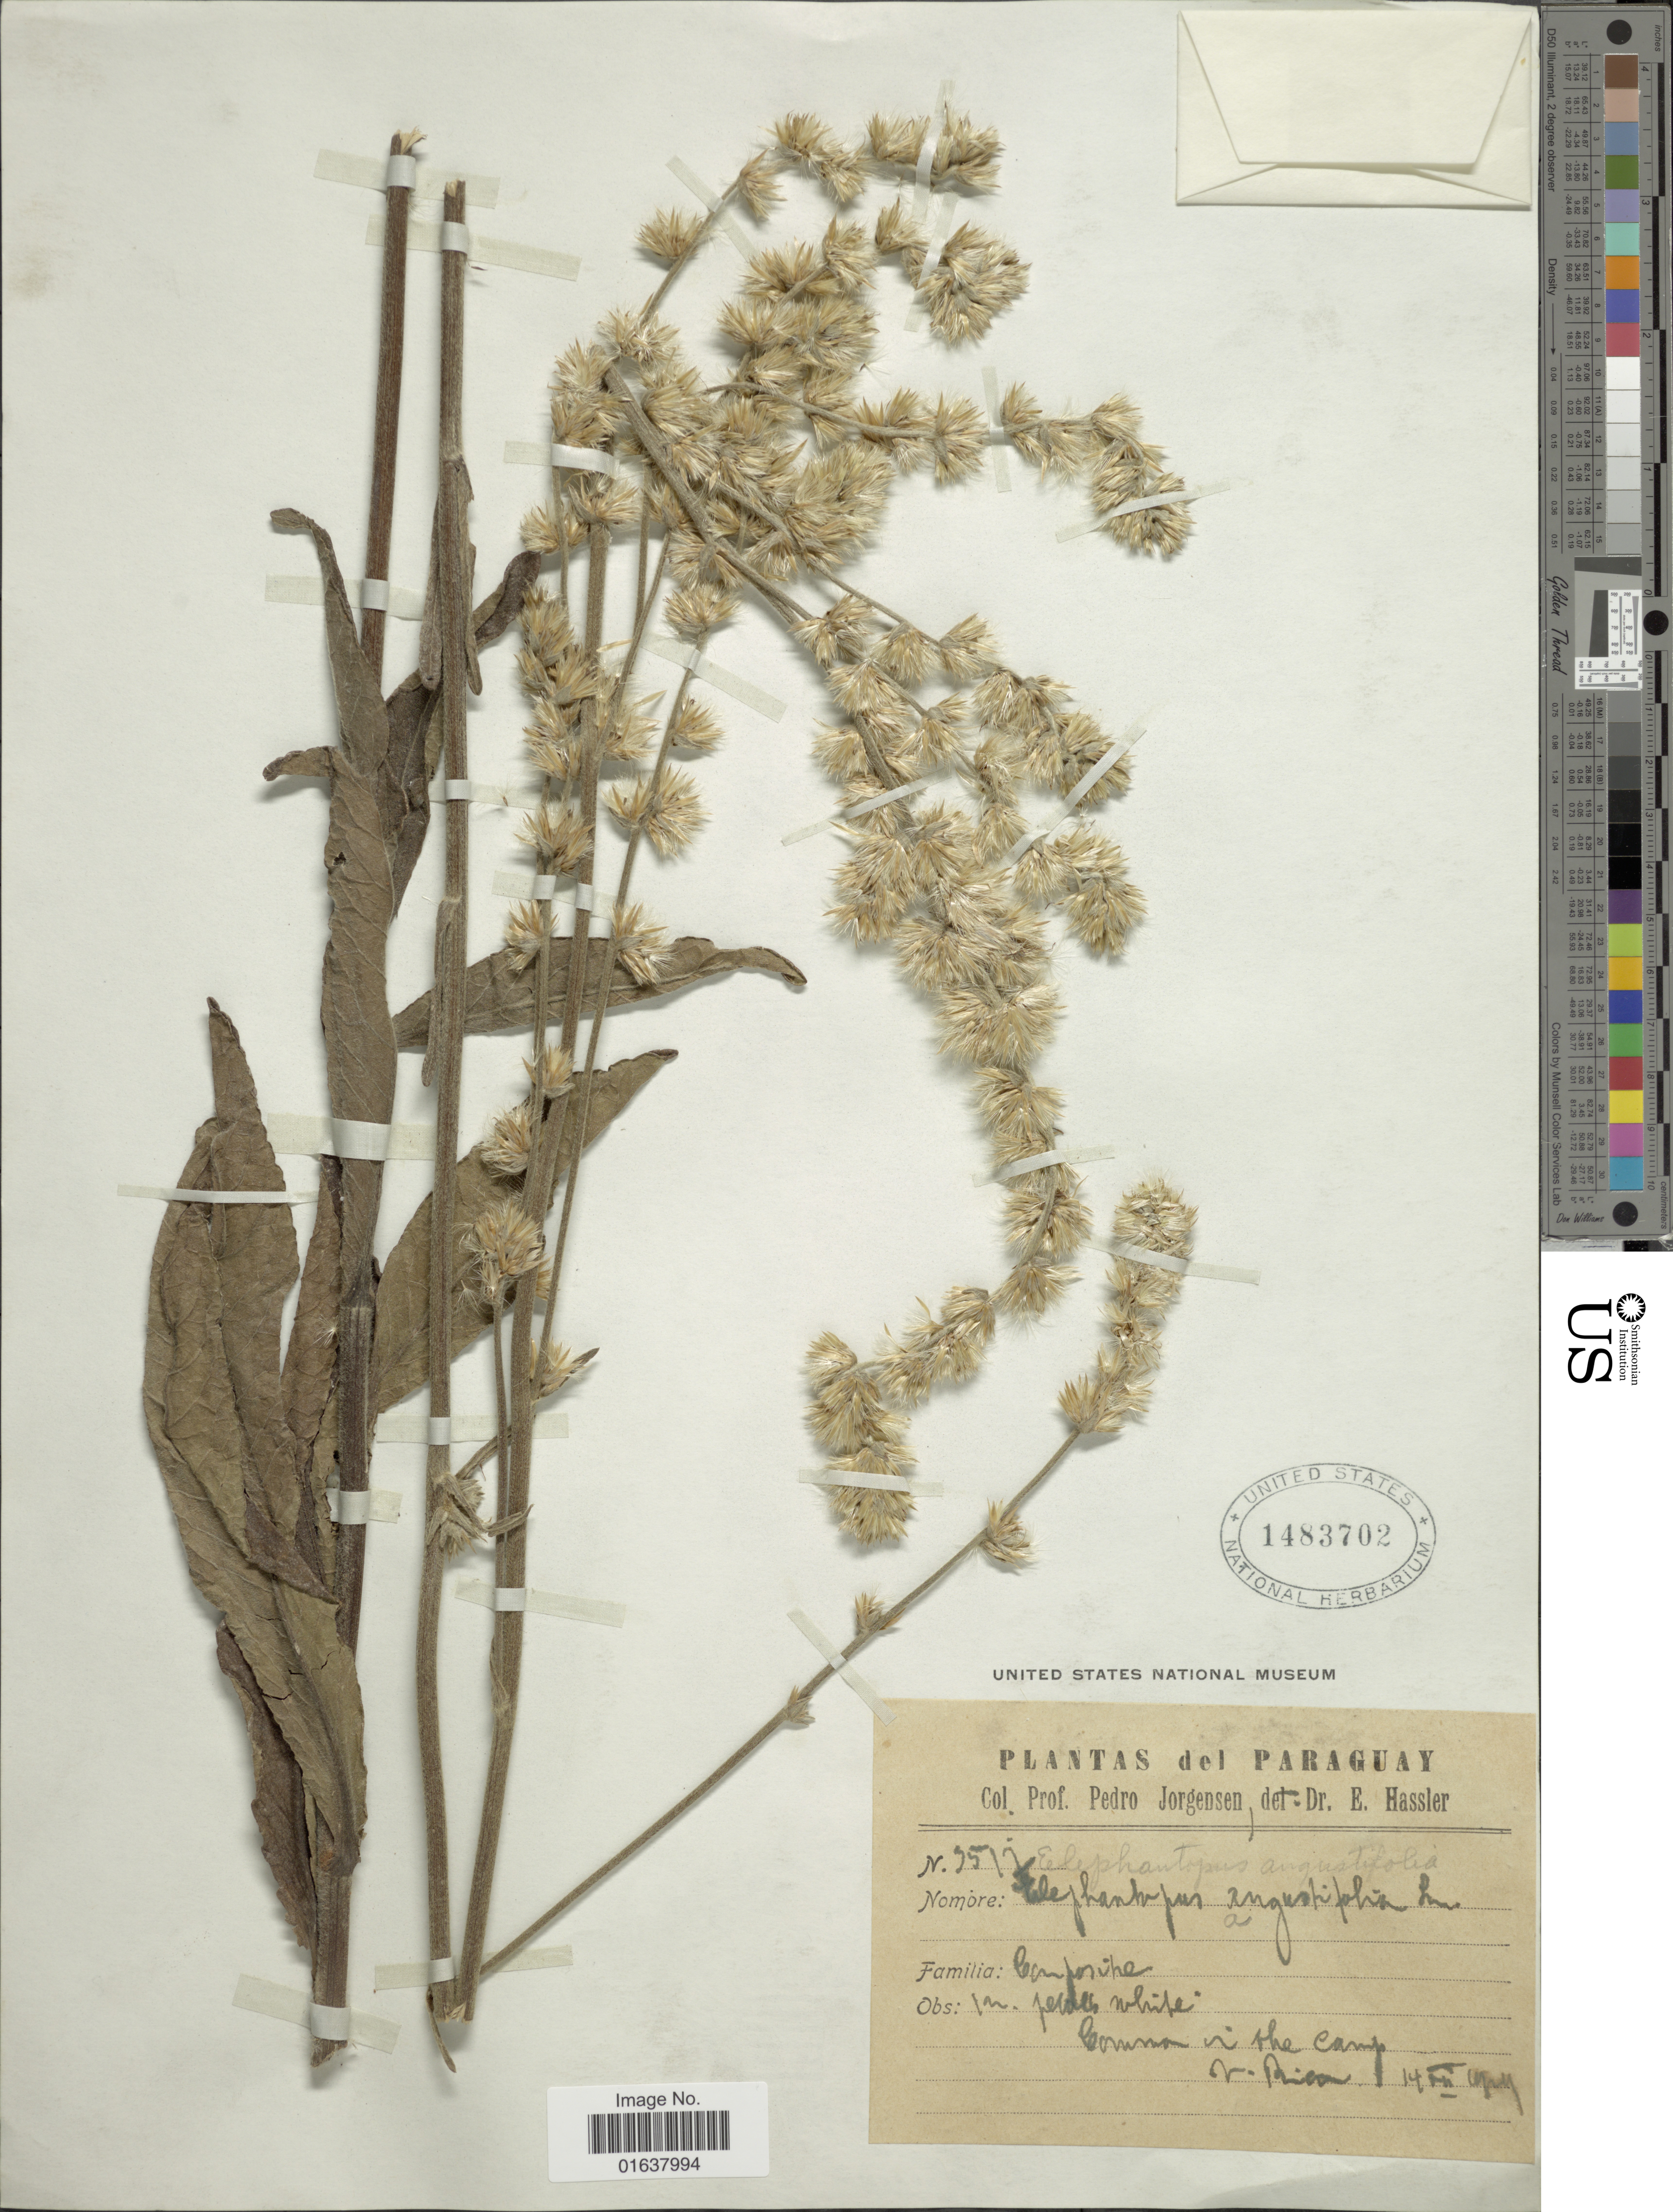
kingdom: Plantae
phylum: Tracheophyta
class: Magnoliopsida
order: Asterales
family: Asteraceae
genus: Orthopappus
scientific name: Orthopappus angustifolius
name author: (Sw.) Gleason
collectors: P. Jörgensen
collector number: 3517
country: Paraguay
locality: Common in the camp, V Rincon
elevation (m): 1400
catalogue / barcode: US 1483702